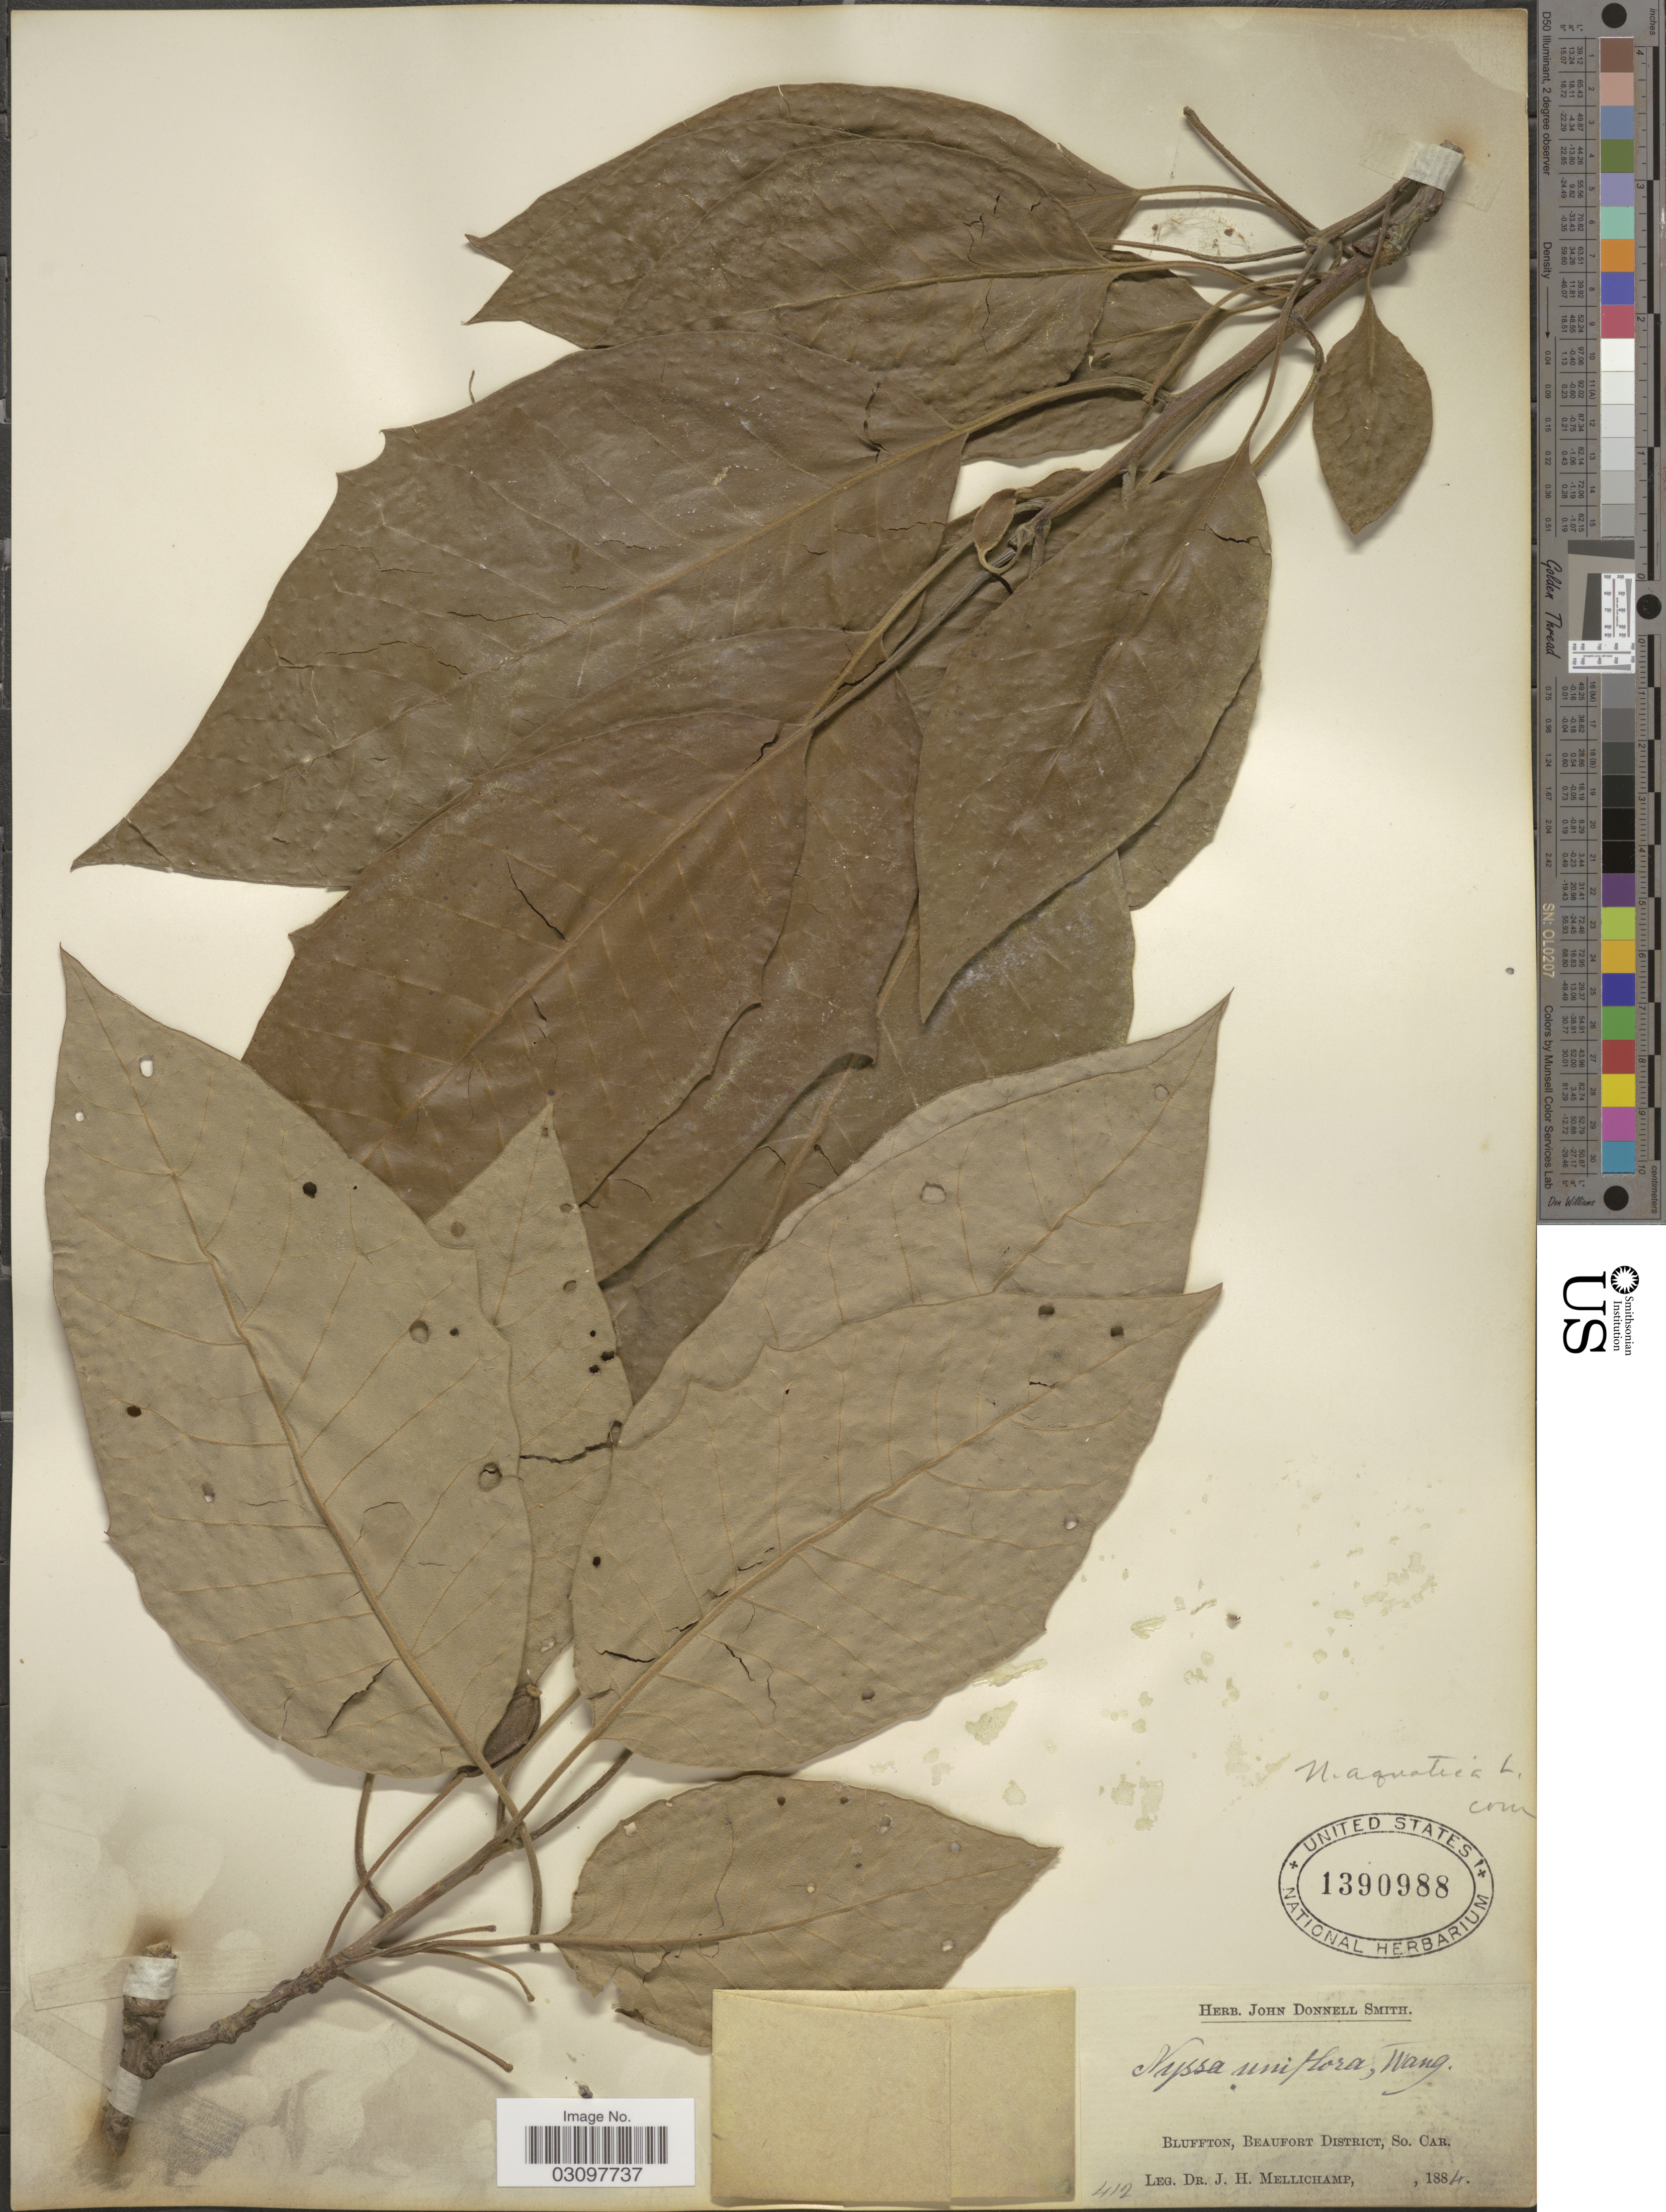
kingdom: Plantae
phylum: Tracheophyta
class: Magnoliopsida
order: Cornales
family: Nyssaceae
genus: Nyssa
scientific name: Nyssa aquatica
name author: L.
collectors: J. H. Mellichamp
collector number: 412?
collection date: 1884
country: United States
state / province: South Carolina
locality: Bluffton, Beaufort District, So. Car.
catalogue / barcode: US 1390988